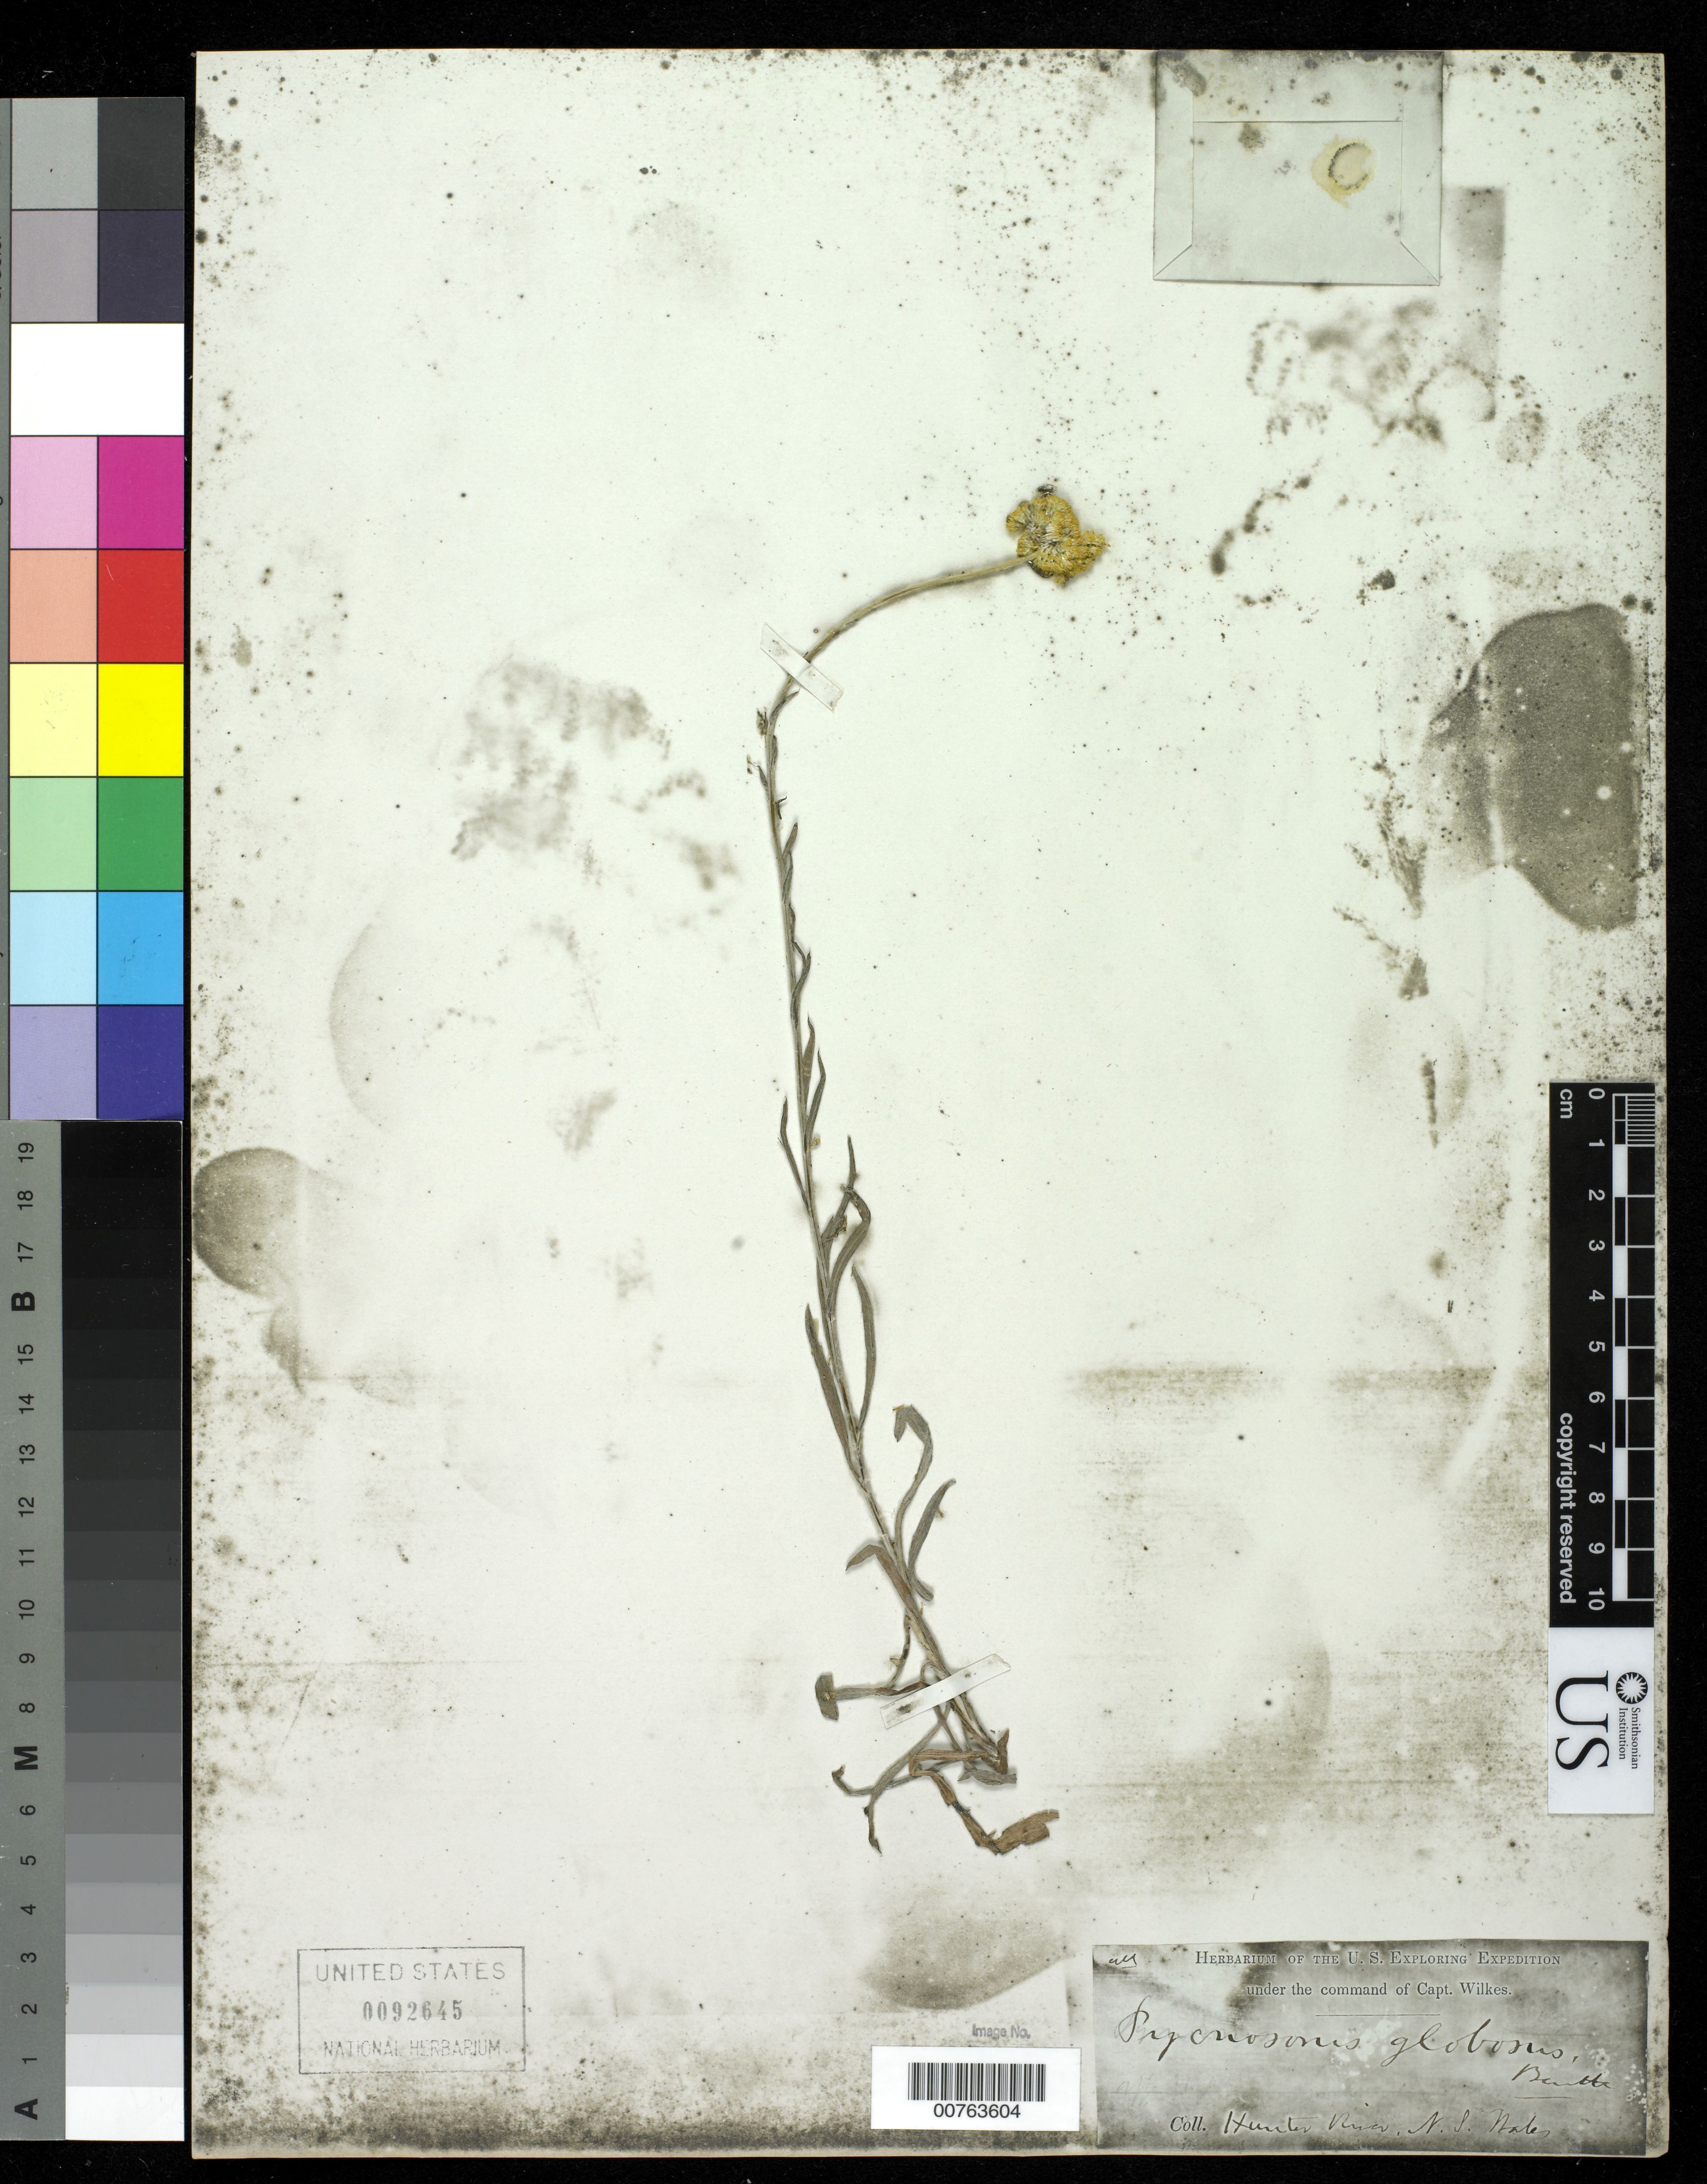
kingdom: Plantae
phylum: Tracheophyta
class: Magnoliopsida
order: Asterales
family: Asteraceae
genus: Craspedia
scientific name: Craspedia globosa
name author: (Benth.) Benth.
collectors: Wilkes Explor. Exped.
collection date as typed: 1838 to -- --- 1842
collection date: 1838/1842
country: Australia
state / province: New South Wales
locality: Hunter River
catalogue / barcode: US 92645